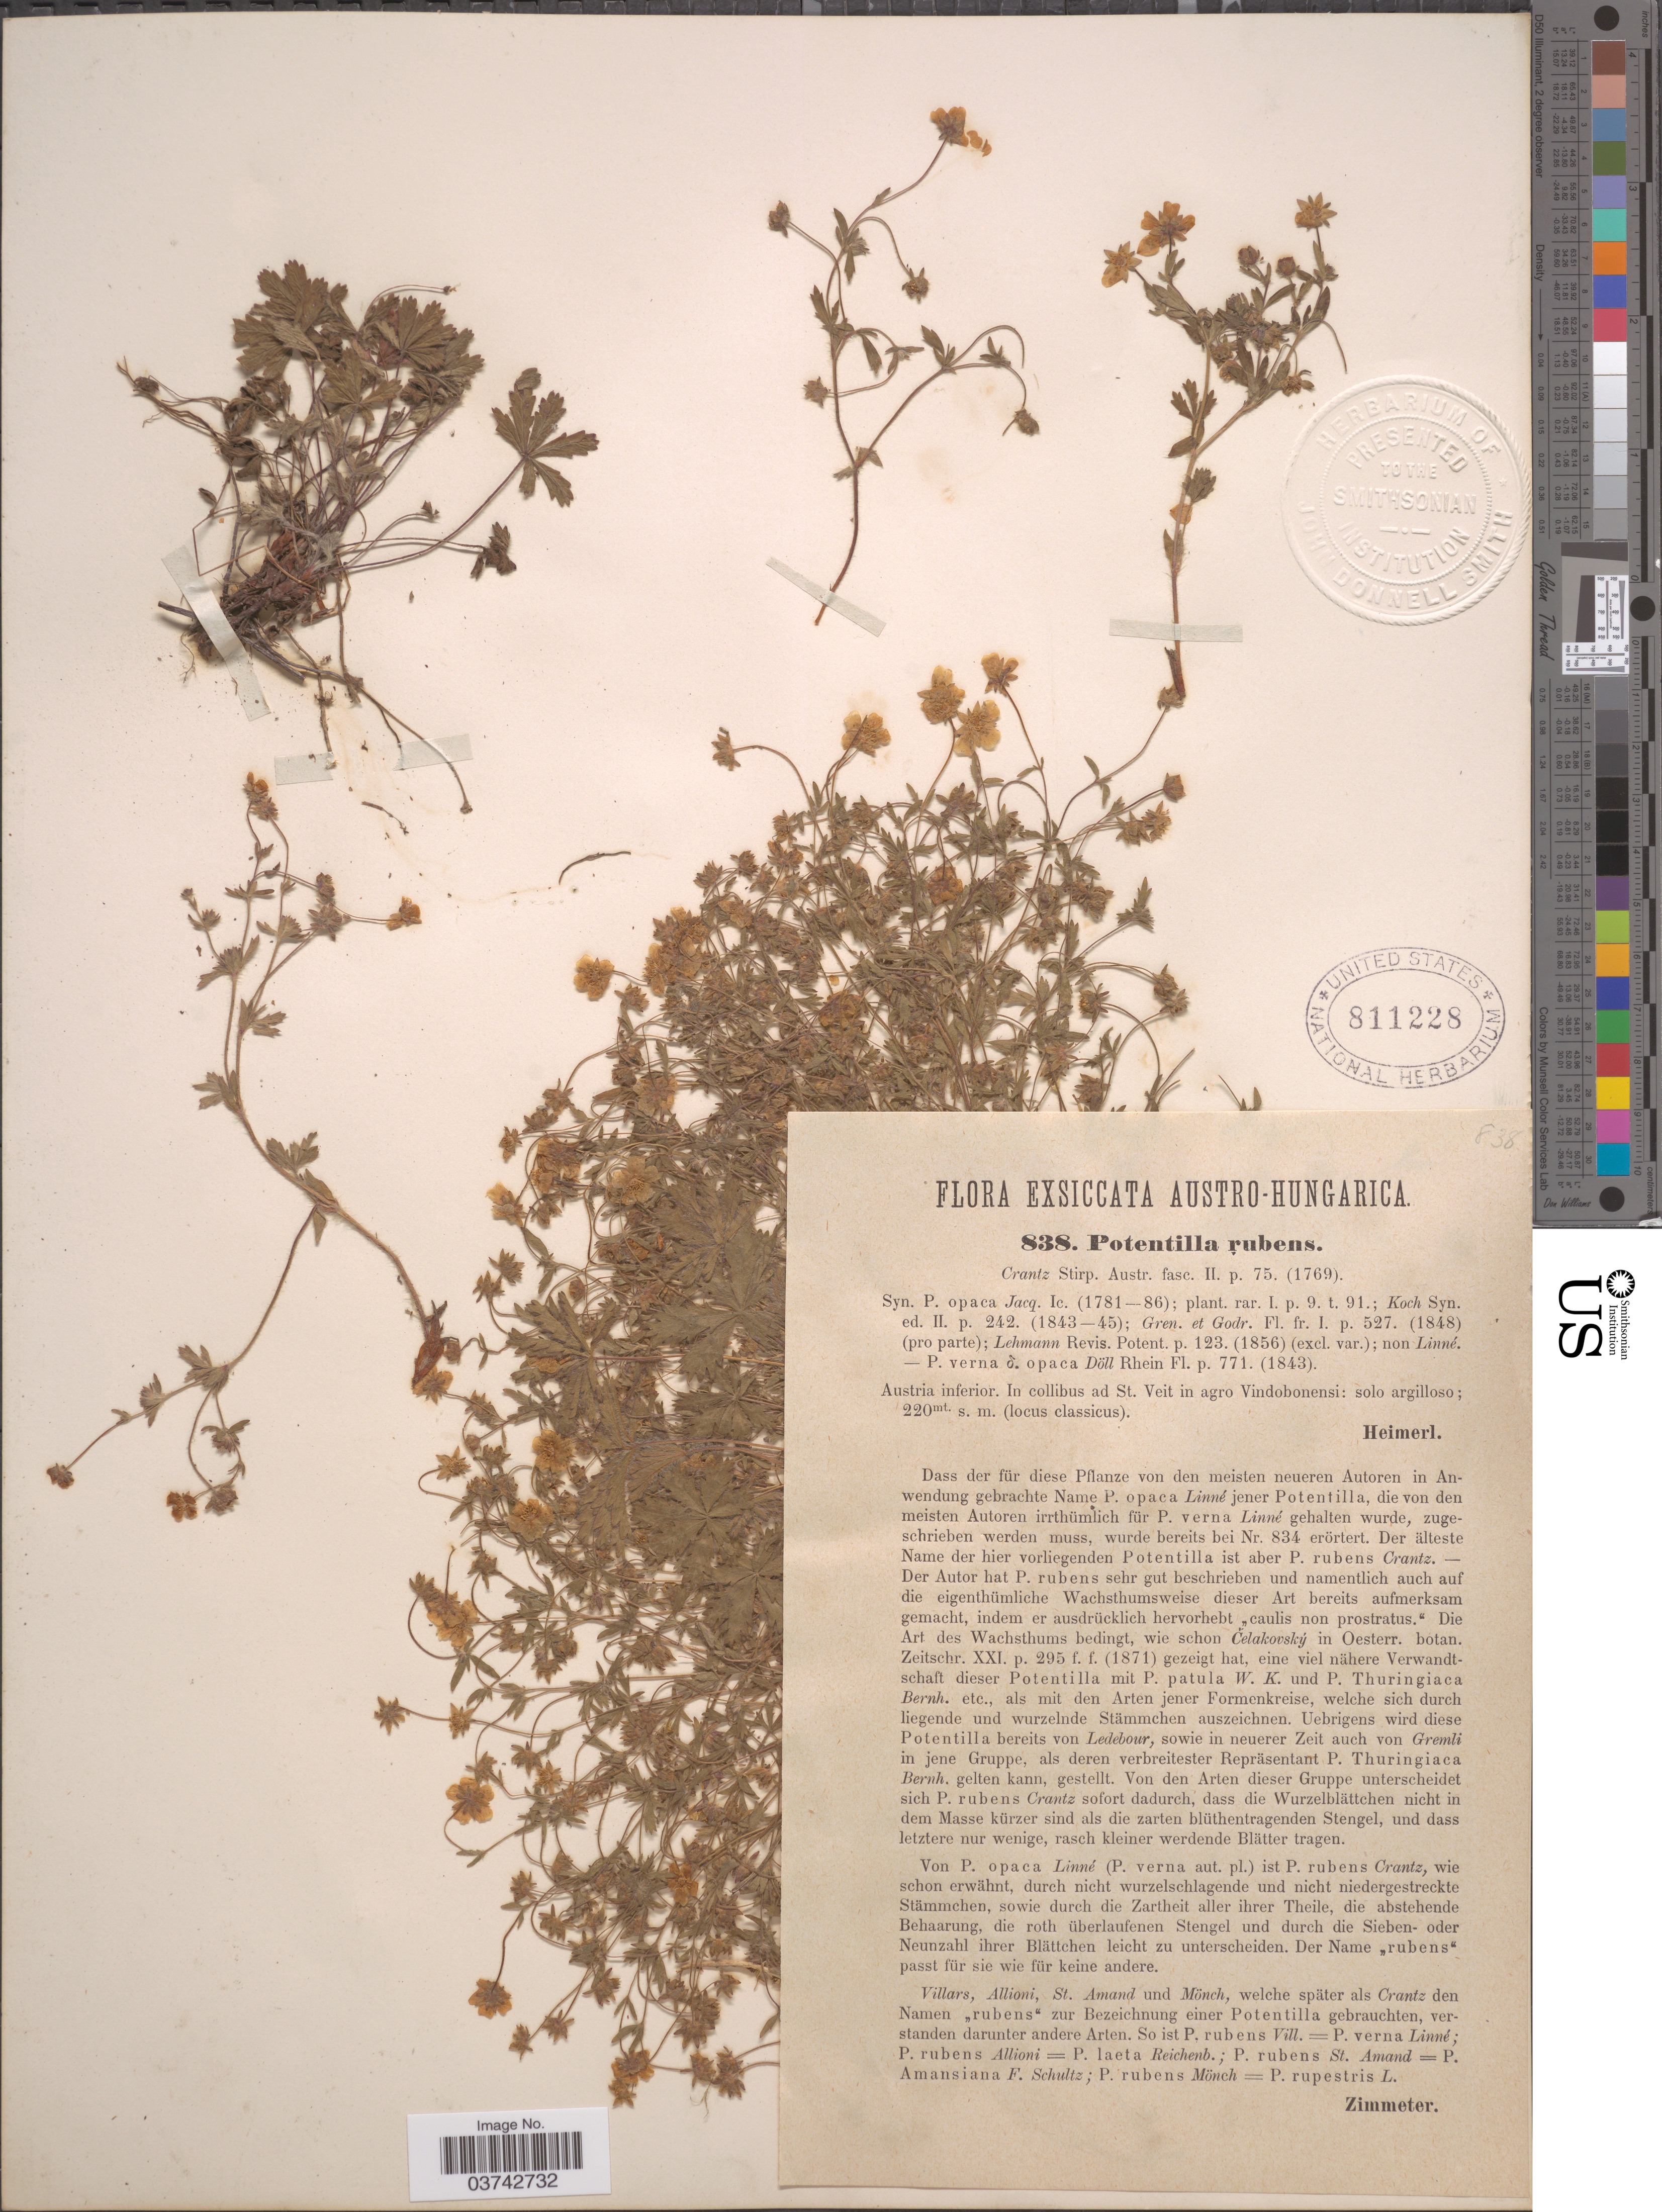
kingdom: Plantae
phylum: Tracheophyta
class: Magnoliopsida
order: Rosales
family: Rosaceae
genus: Potentilla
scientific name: Potentilla rubens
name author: Vill.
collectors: Heimerl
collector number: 838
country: Austria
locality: Austria inferior. In collibus ad St. Veit in agro Vindobonensi.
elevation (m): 220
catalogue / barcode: US 811228